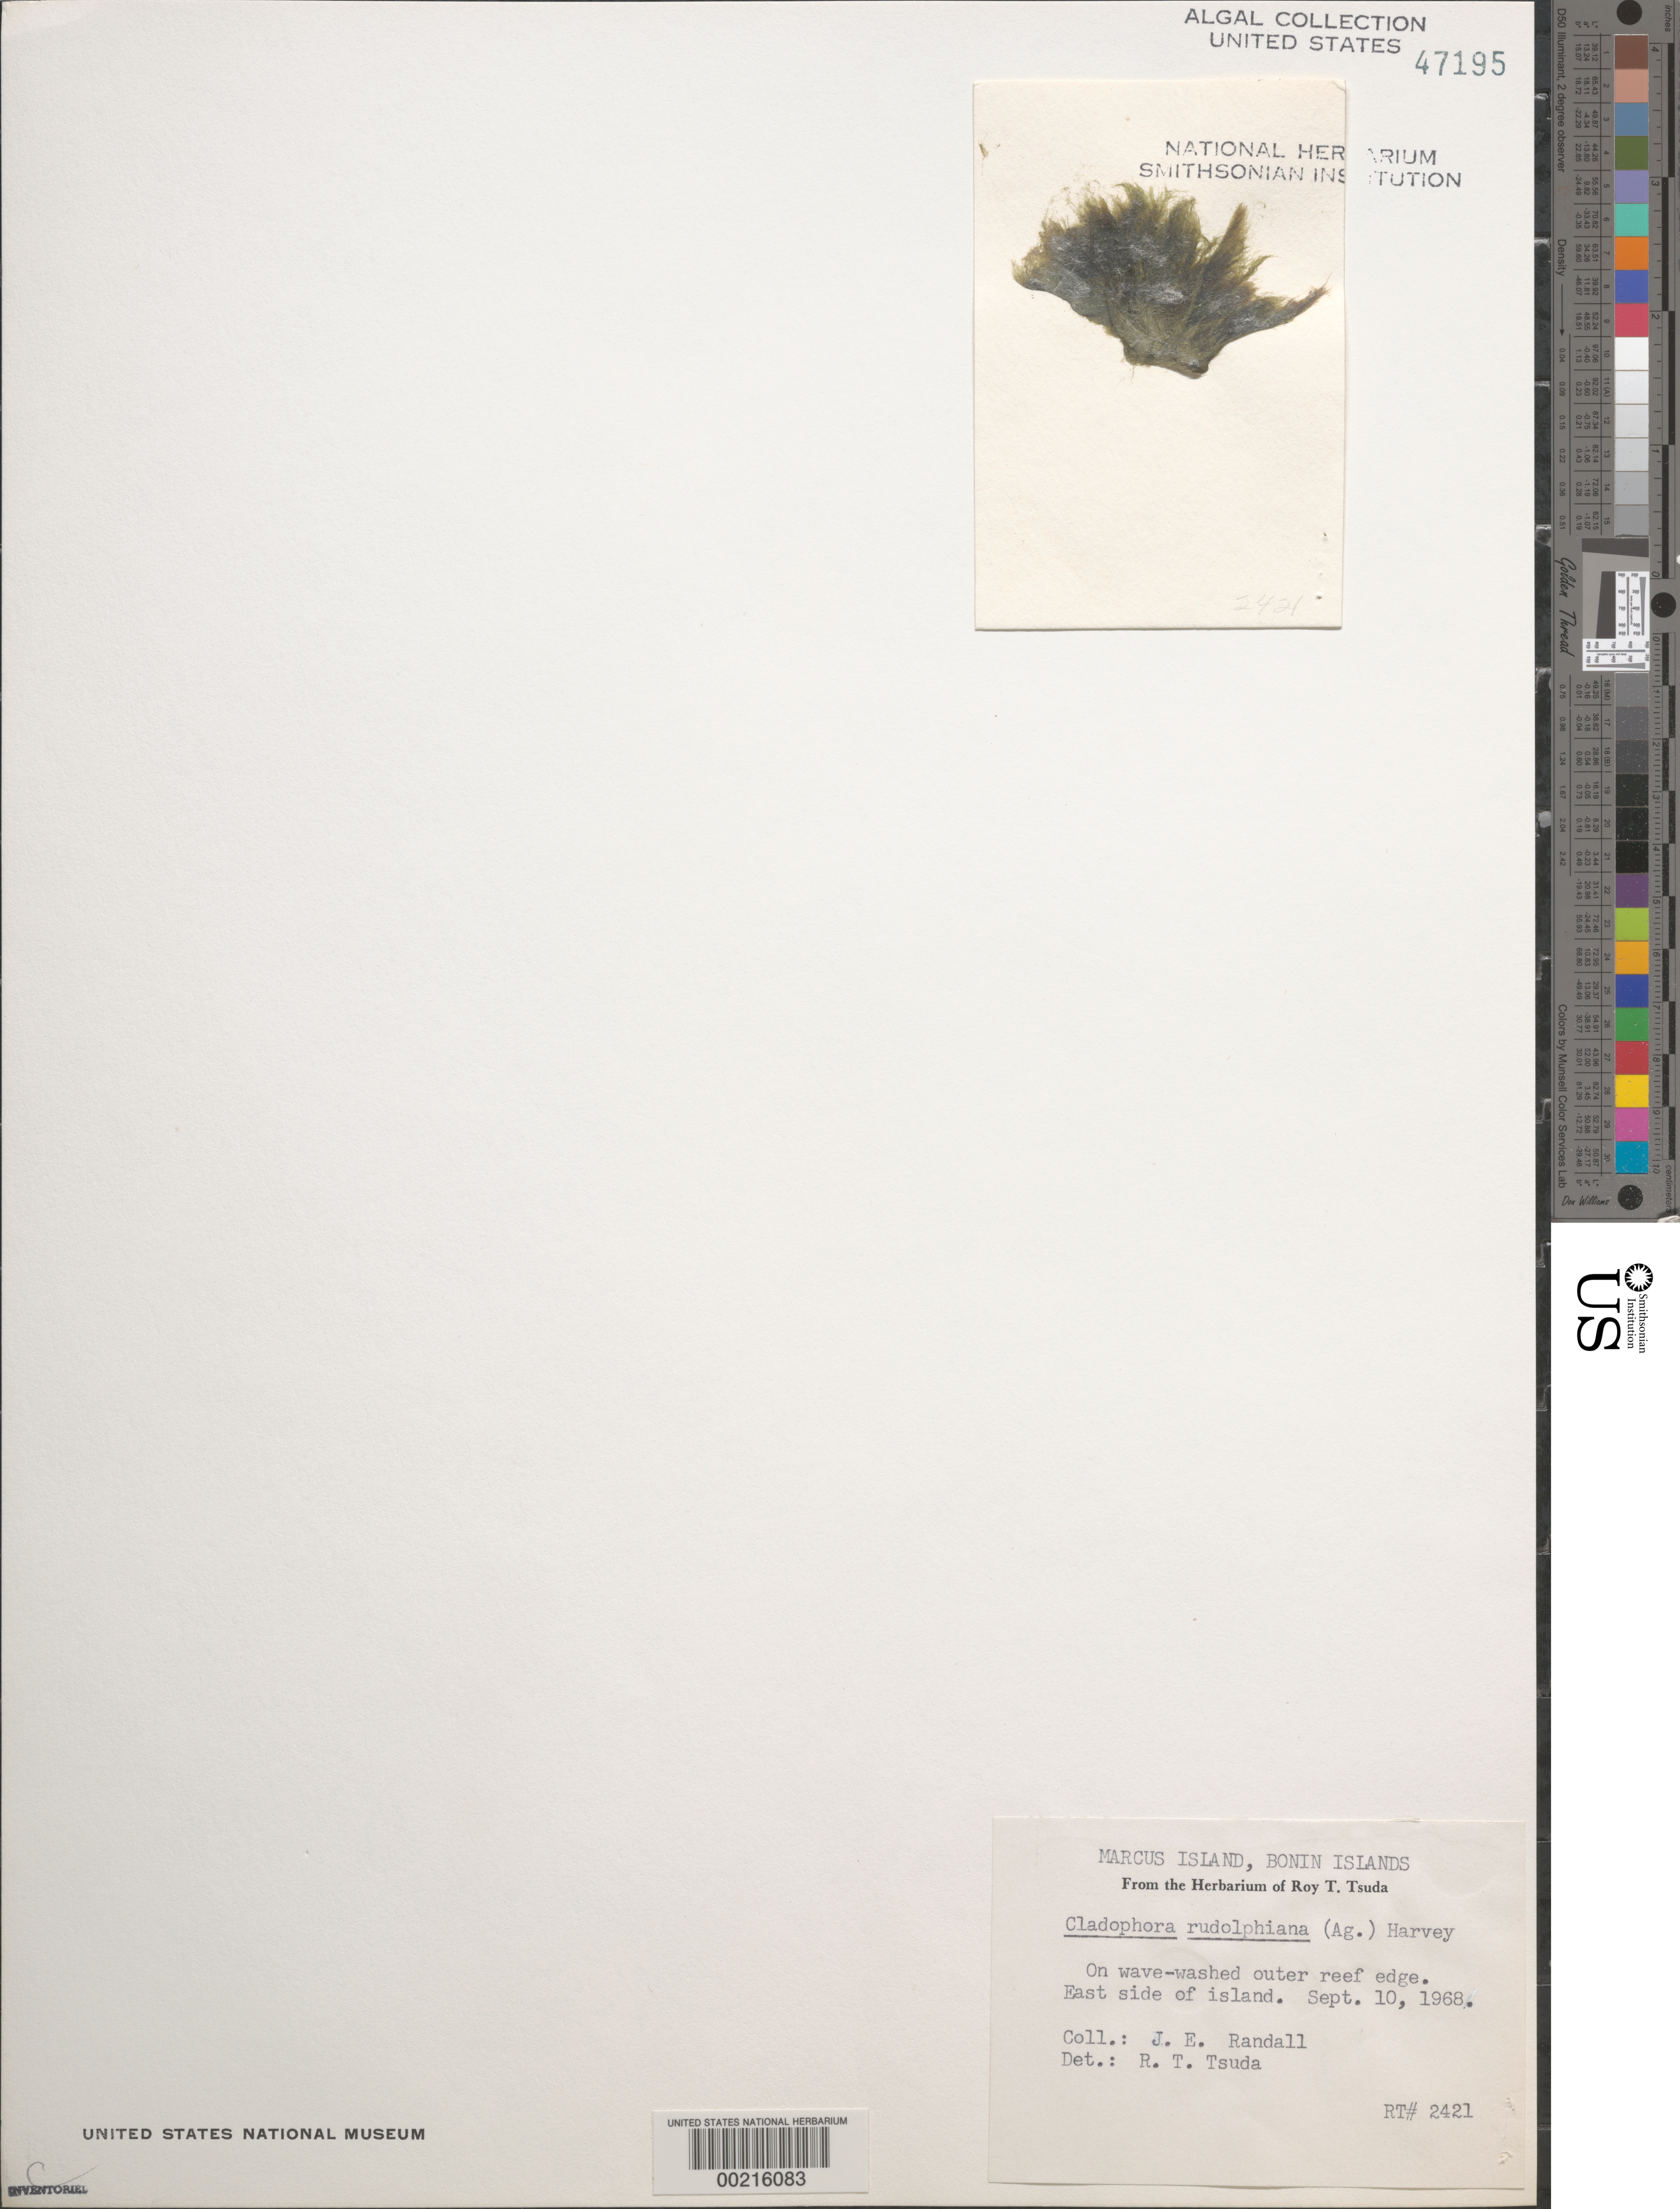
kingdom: Plantae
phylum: Chlorophyta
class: Ulvophyceae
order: Cladophorales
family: Cladophoraceae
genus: Cladophora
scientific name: Cladophora sericea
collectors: J. Randall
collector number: Rt 2421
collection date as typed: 10 Sep 1968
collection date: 1968-09-10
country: Japan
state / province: Tokyo, Federal City of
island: Marcus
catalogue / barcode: US 47195